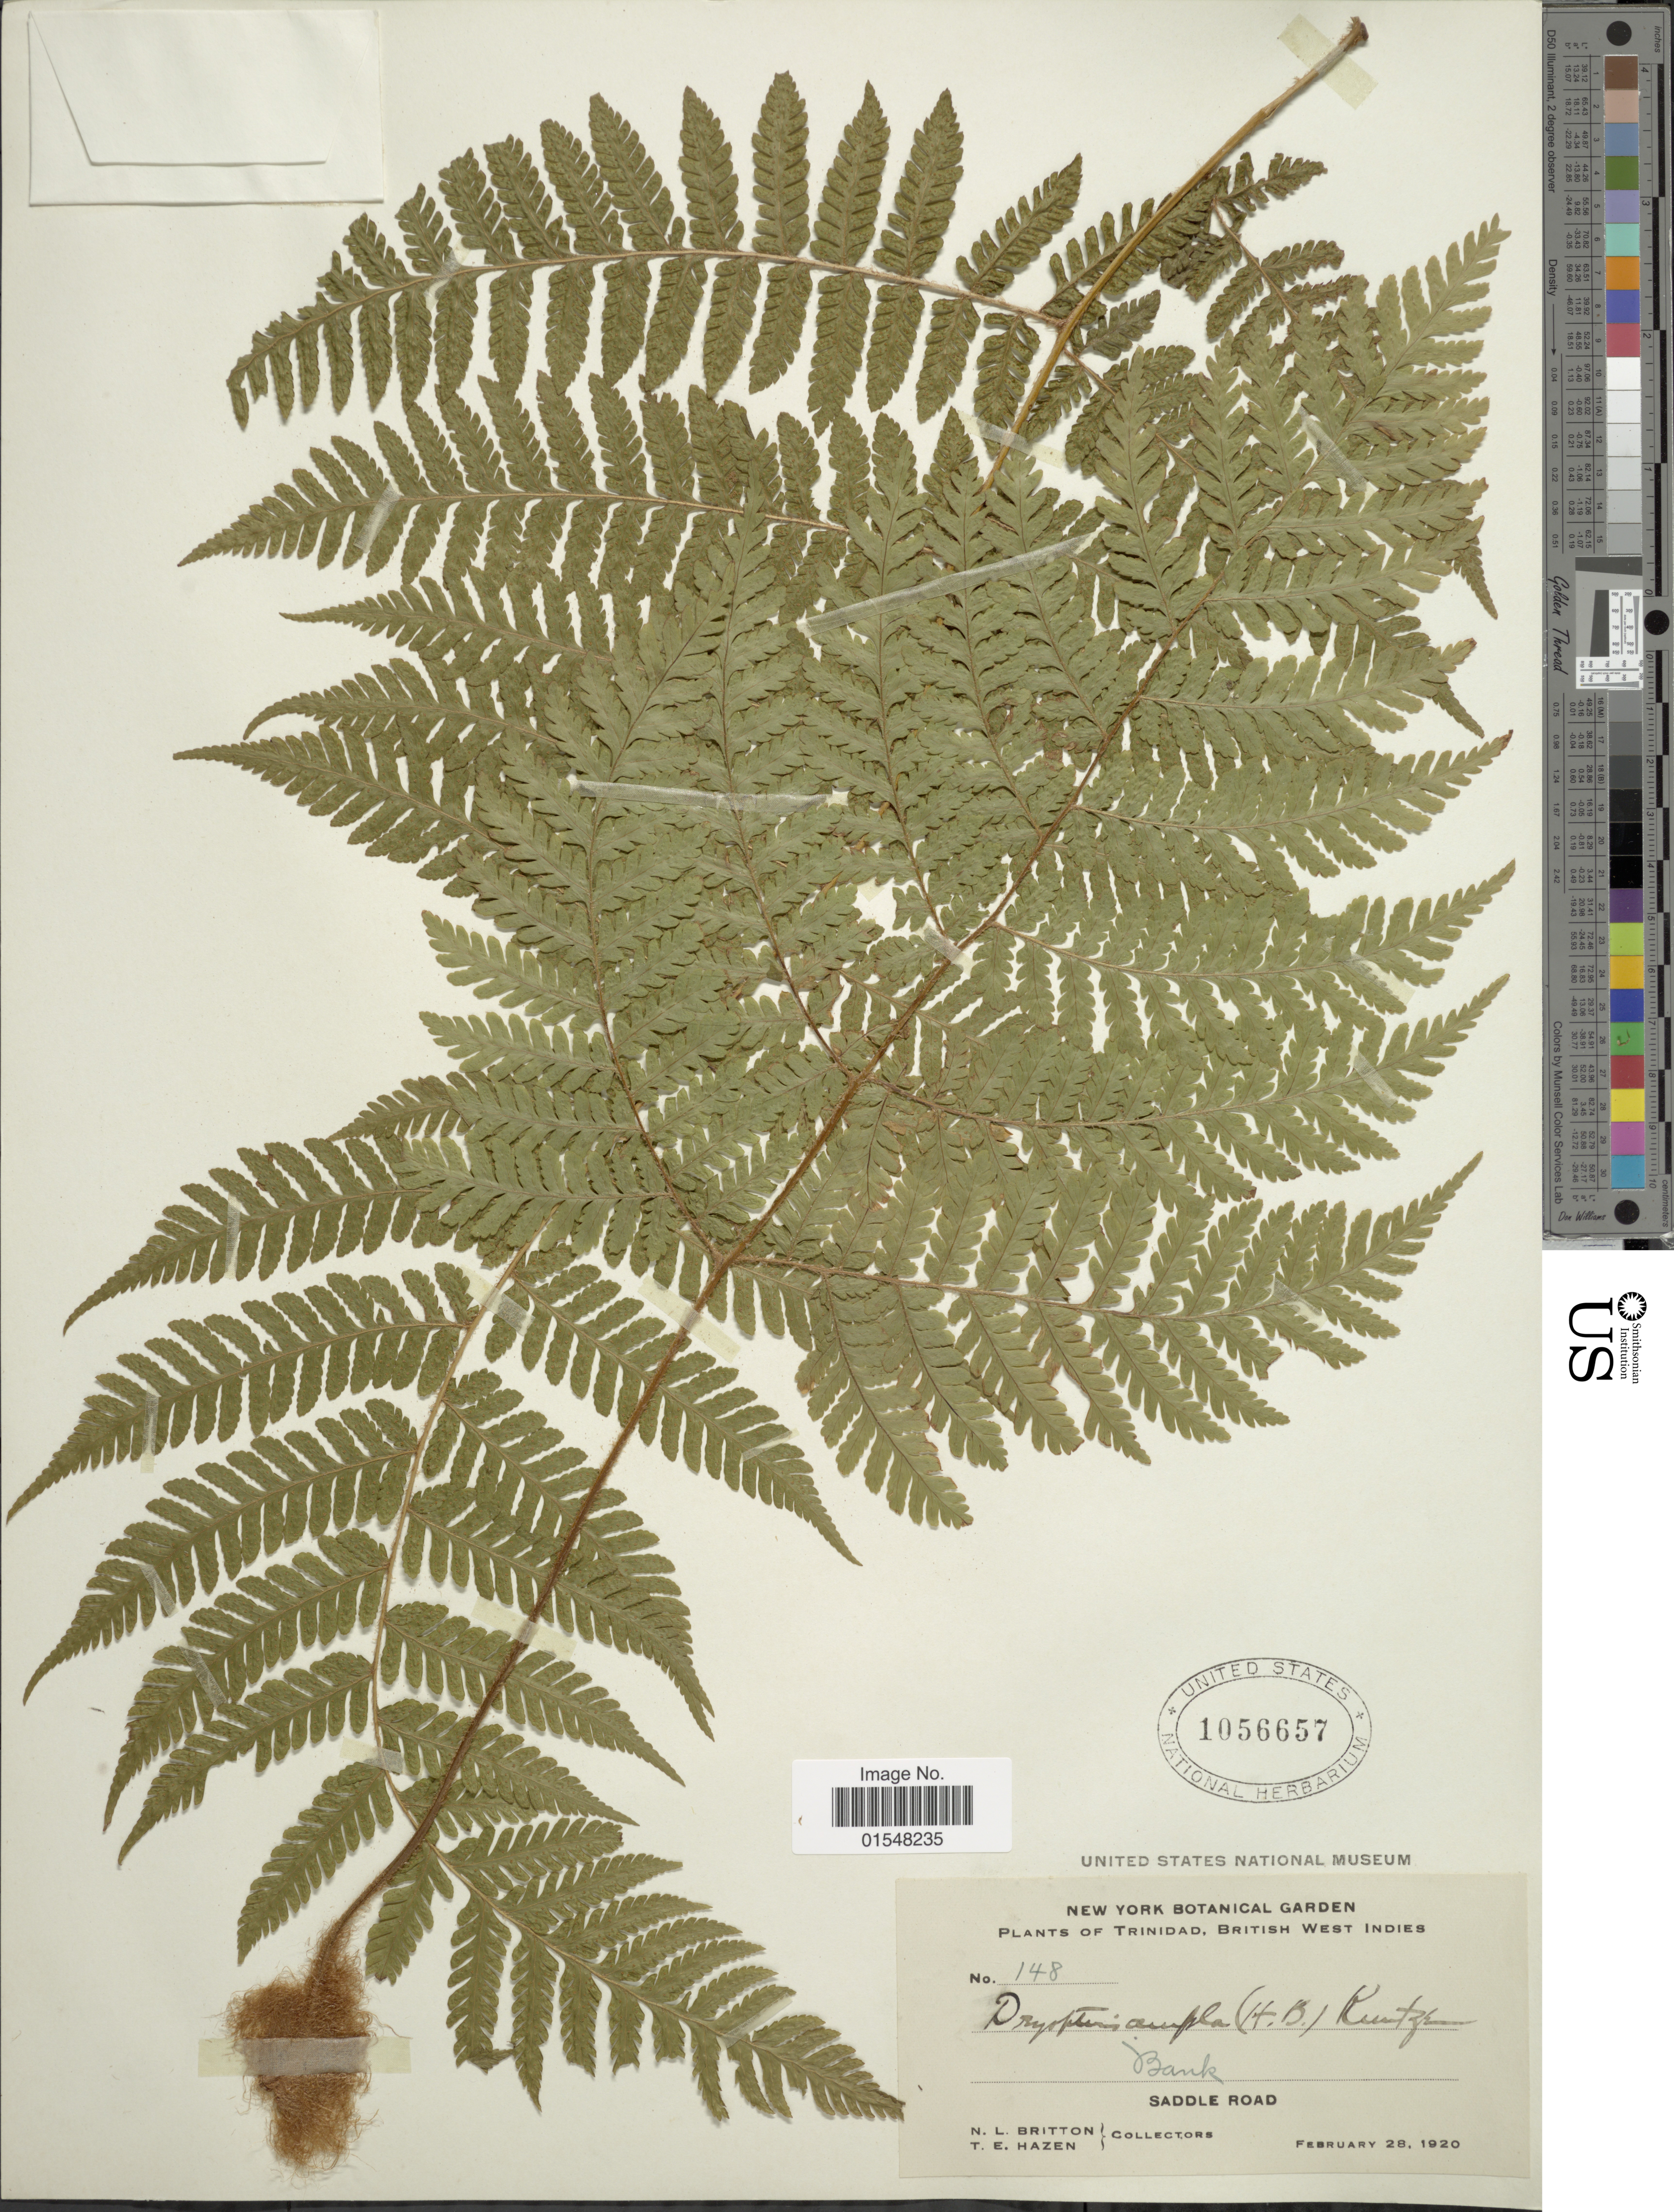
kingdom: Plantae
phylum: Tracheophyta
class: Polypodiopsida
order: Polypodiales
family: Dryopteridaceae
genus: Ctenitis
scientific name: Ctenitis sloanei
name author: (Poepp. ex Spreng.) C.V. Morton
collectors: N. Britton & T. E. Hazen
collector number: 148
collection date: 1920-02-28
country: Trinidad and Tobago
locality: British West Indies, bank, saddle road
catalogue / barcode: US 1056657